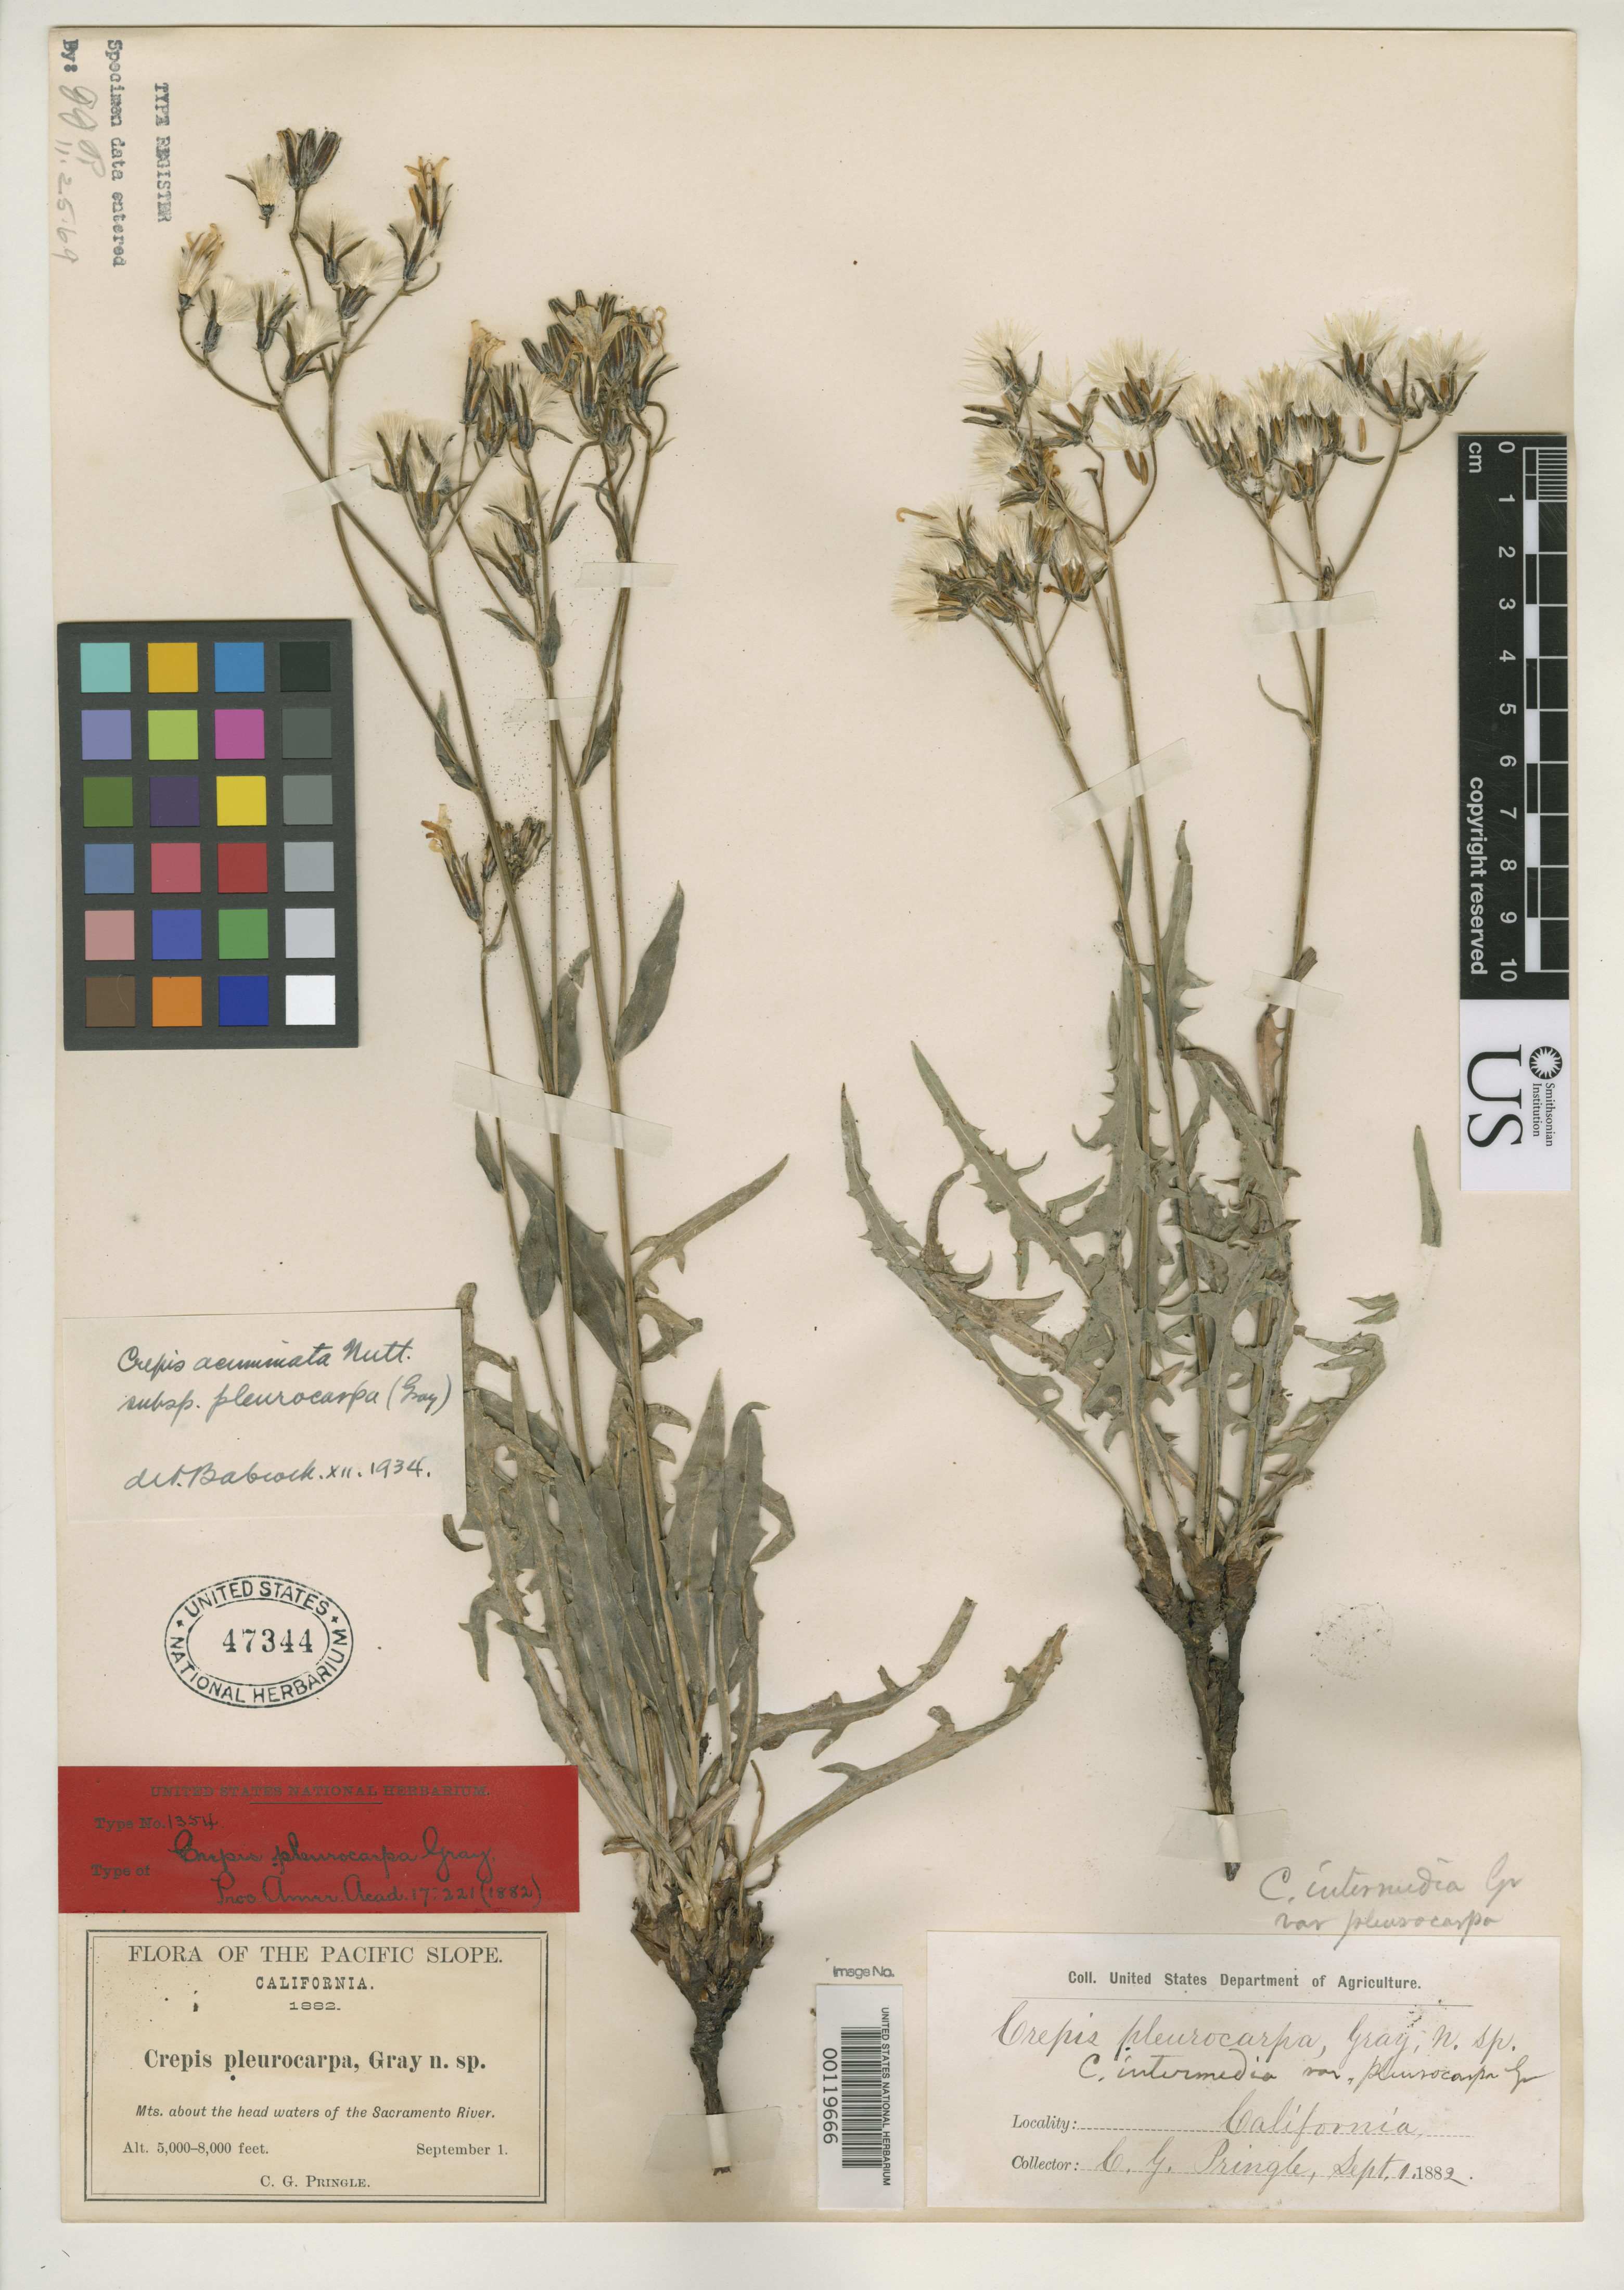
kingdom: Plantae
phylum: Tracheophyta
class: Magnoliopsida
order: Asterales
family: Asteraceae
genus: Crepis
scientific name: Crepis pleurocarpa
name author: A. Gray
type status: Possible Type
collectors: C. G. Pringle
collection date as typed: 01 Sep 1882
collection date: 1882-09-01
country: United States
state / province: California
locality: Mts. about the headwater of the Sacramento River.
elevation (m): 1524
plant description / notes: Possibly original material but dubiously a type; protologue cites collection year as 1881. Presumed type at HUH is dated 14 Aug. 1881.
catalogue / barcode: US 47344